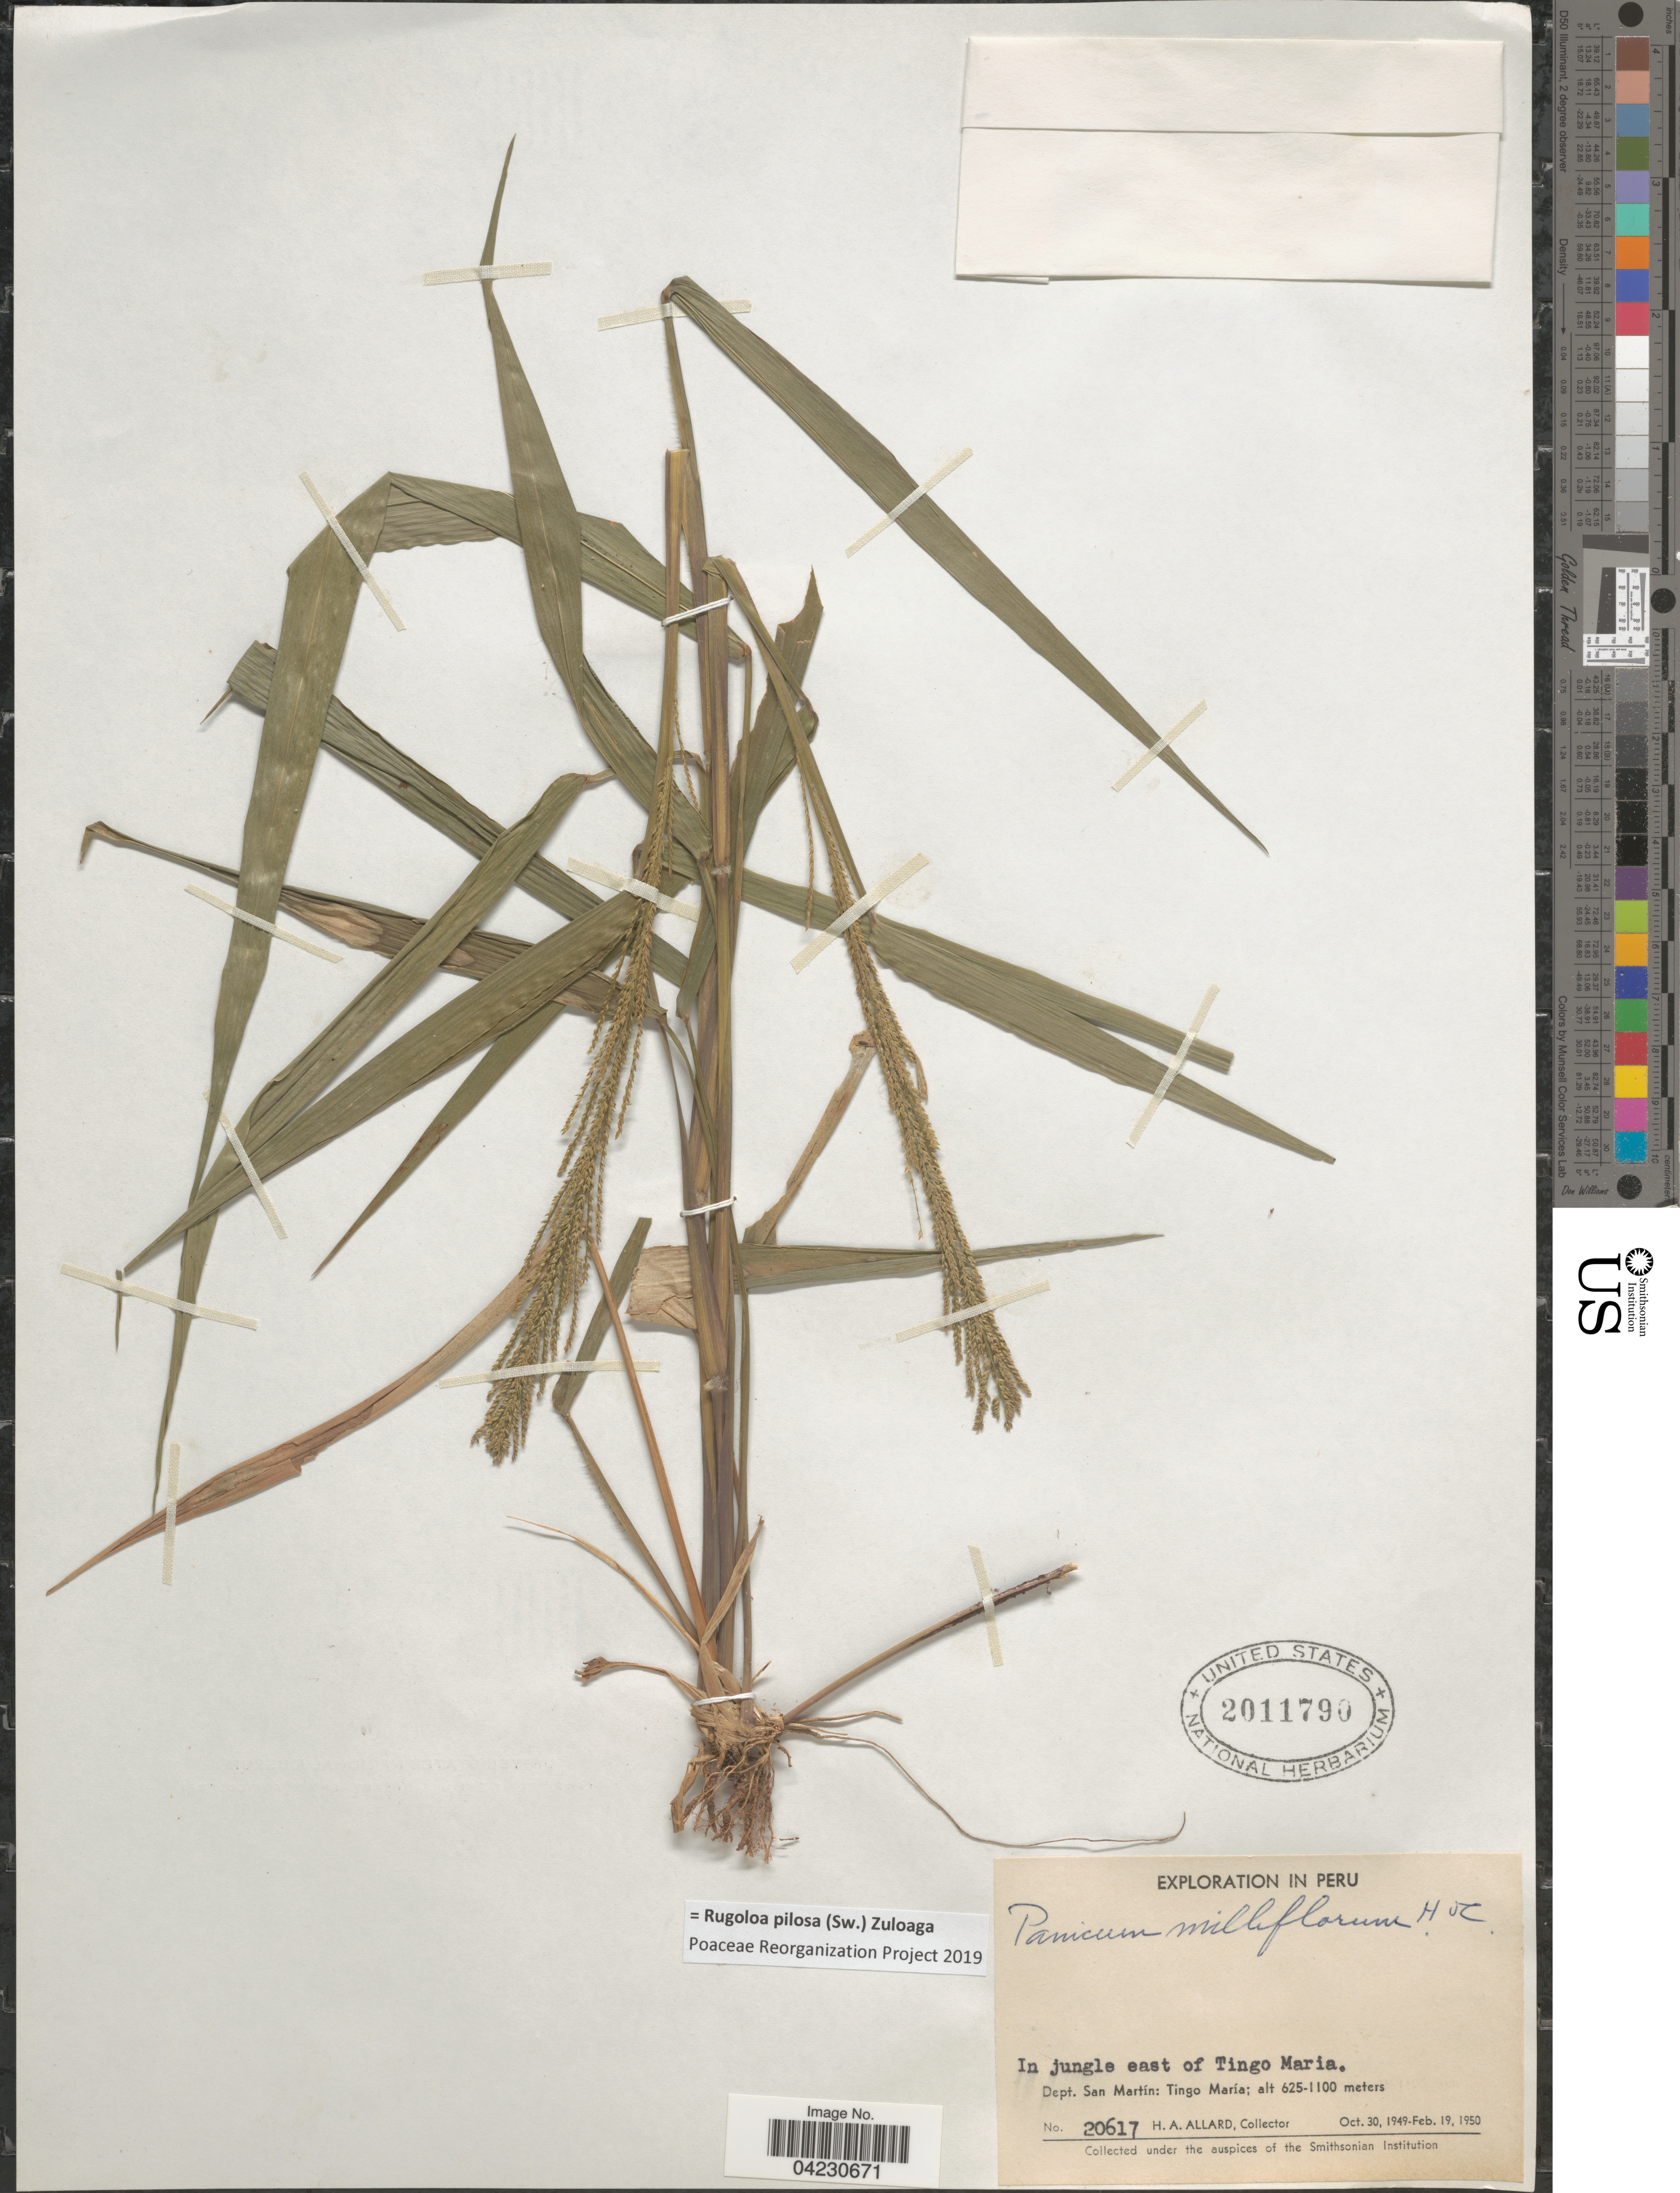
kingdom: Plantae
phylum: Tracheophyta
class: Liliopsida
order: Poales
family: Poaceae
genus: Rugoloa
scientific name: Rugoloa pilosa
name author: (Sw.) Zuloaga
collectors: H. A. Allard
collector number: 20617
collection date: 1949-10-30/1950-02-19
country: Peru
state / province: San Martín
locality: Exploration in Peru. In jungle east of Tingo Maria. Dept. San Martín: Tingo María.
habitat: in jungle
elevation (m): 625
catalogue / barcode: US 2011790